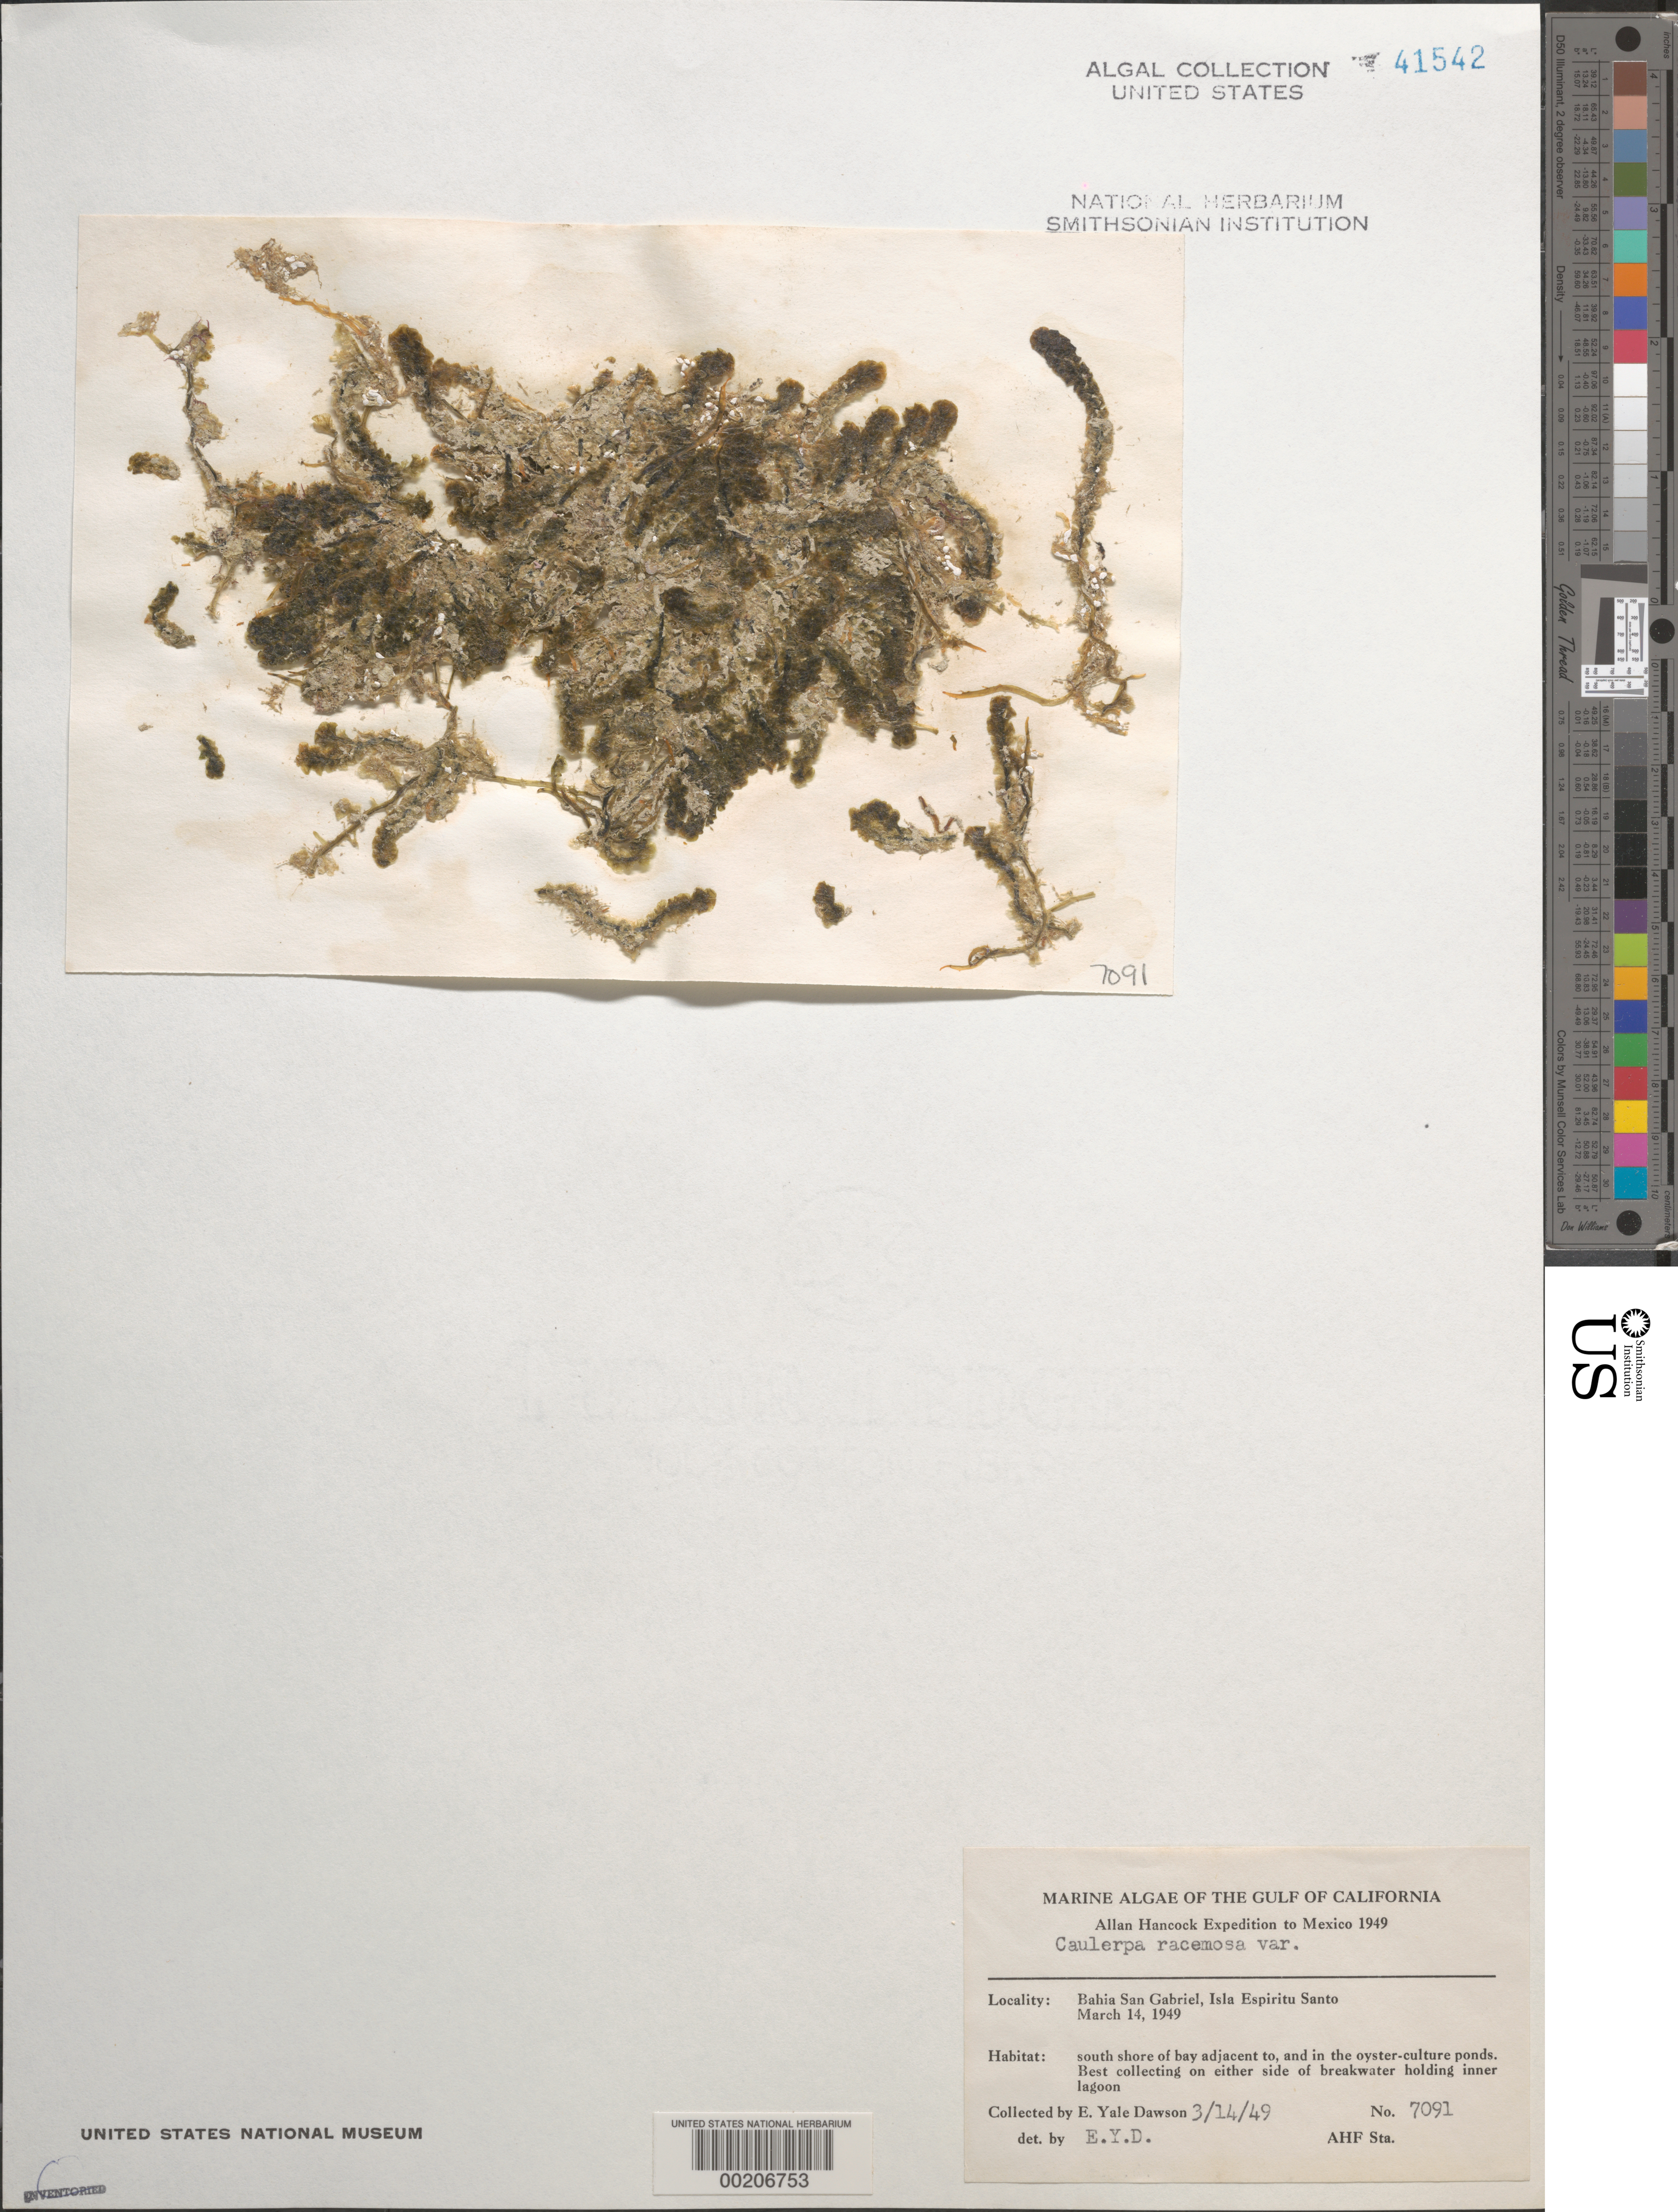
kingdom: Plantae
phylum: Chlorophyta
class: Ulvophyceae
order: Bryopsidales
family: Caulerpaceae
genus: Caulerpa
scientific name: Caulerpa racemosa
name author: (Forssk.) J. Agardh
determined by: Dawson, E. Y.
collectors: E. Y. Dawson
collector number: EYD 7091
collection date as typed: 14 Mar 1949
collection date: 1949-03-14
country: Mexico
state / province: Baja California Sur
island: Isla Espiritu Santo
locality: Bahia San Gabriel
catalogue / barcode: US 41542